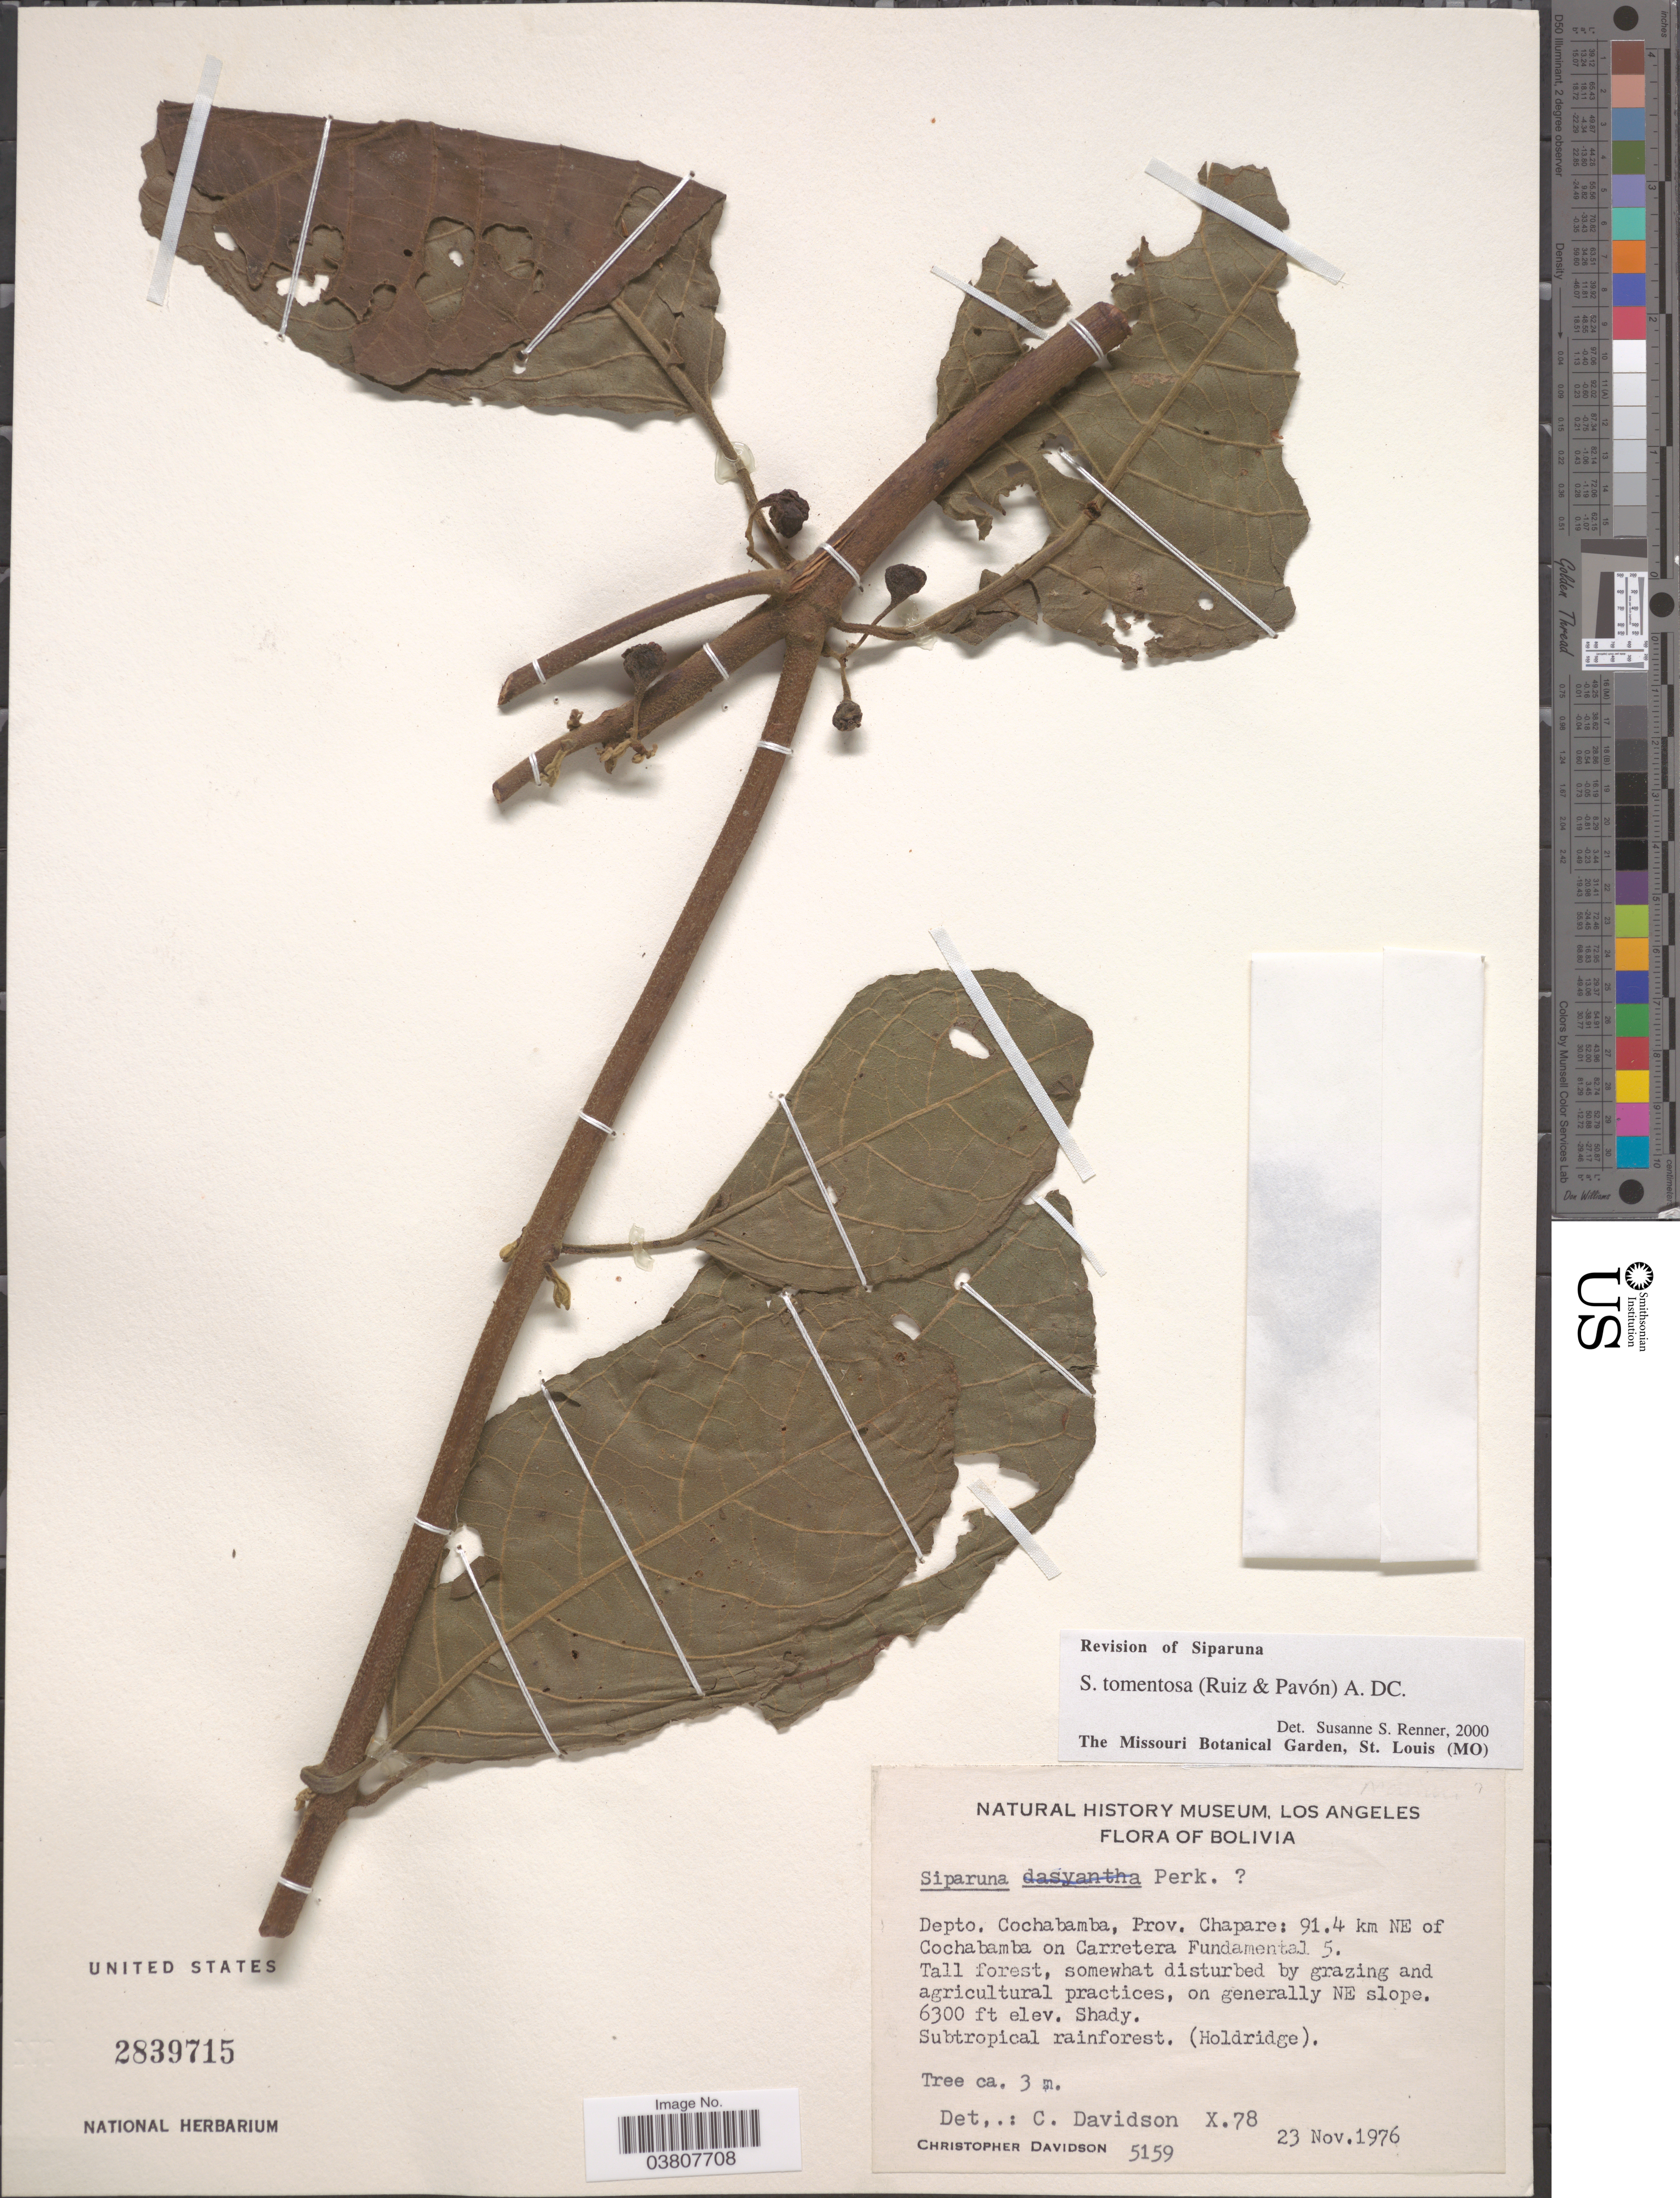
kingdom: Plantae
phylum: Tracheophyta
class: Magnoliopsida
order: Laurales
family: Siparunaceae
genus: Siparuna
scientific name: Siparuna tomentosa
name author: Perkins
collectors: C. Davidson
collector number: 5159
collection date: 1976-11-23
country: Bolivia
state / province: Cochabamba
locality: Depto. Cochabamba, Prov. Chapare: 91.4 km NE of Cochabamba on Carretera Fundamental 5. On generally NE slope.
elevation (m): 1920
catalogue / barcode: US 2839715